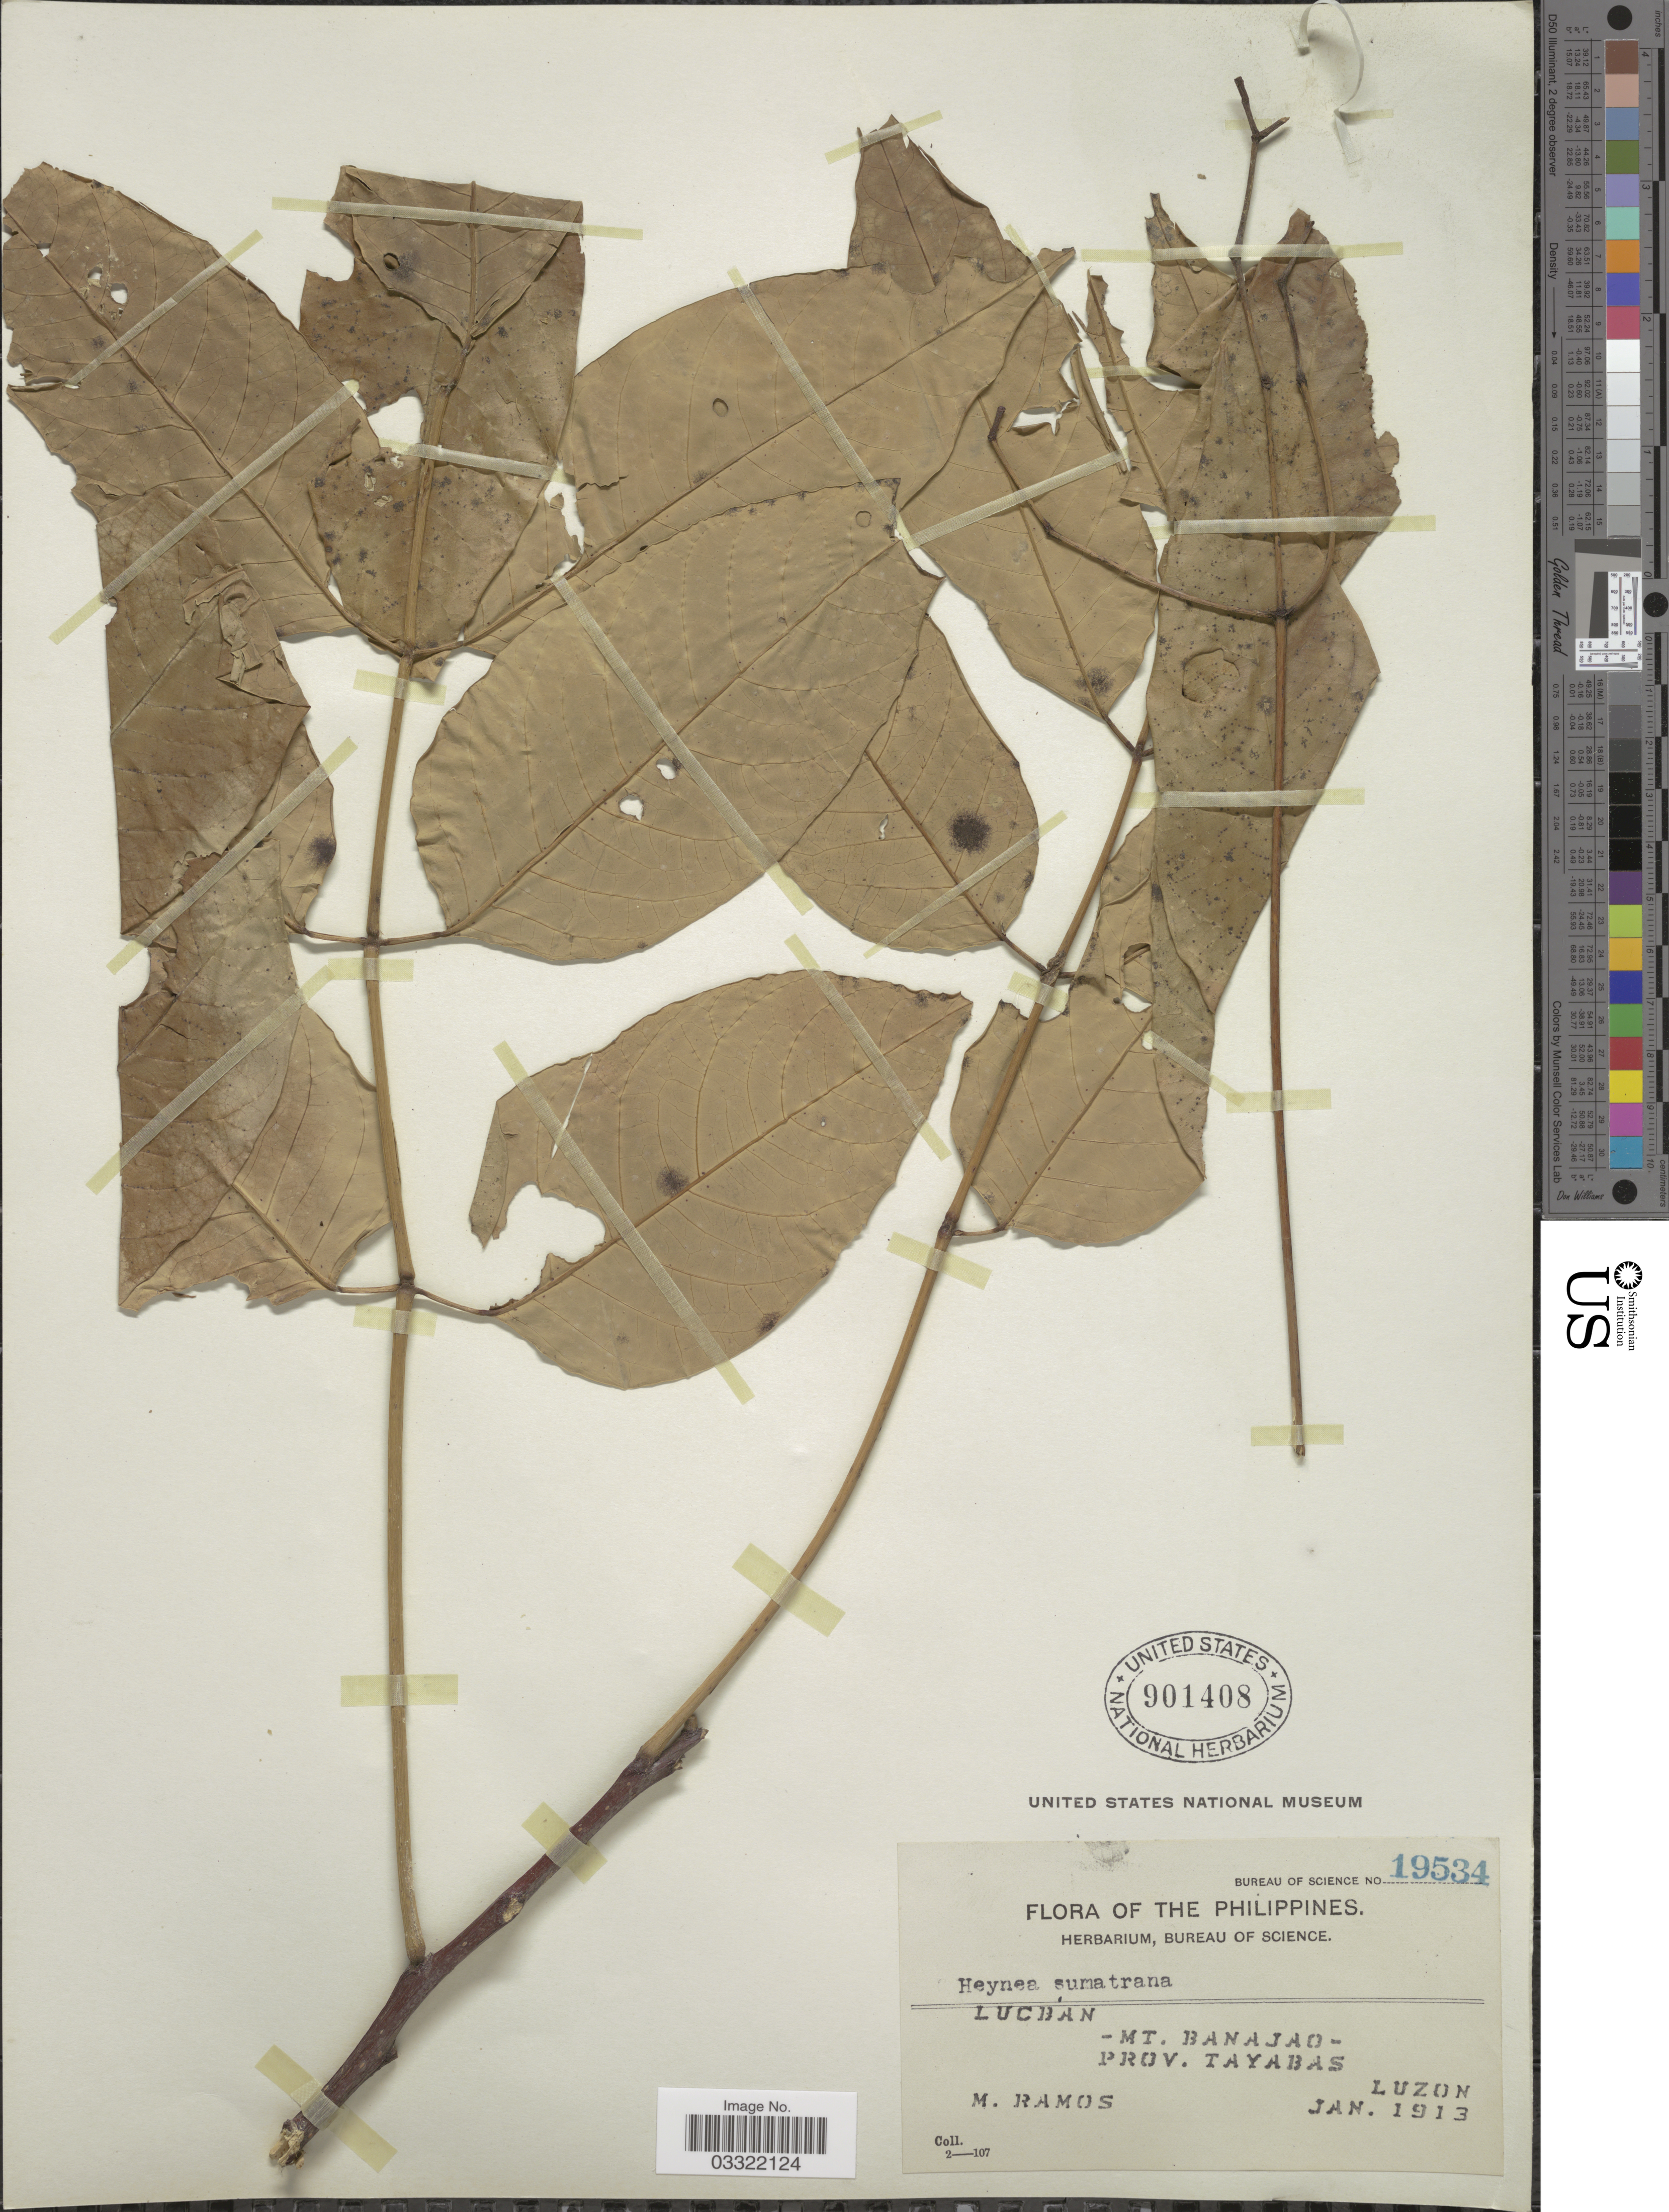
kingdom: Plantae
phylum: Tracheophyta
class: Magnoliopsida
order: Sapindales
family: Meliaceae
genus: Heynea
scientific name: Heynea sumatrana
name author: Mig.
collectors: M. Ramos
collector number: Bureau of Science 19534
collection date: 1913-01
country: Philippines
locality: Lucban - Mt. Banajao - Prov. Tayabas. Luzon.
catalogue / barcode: US 901408